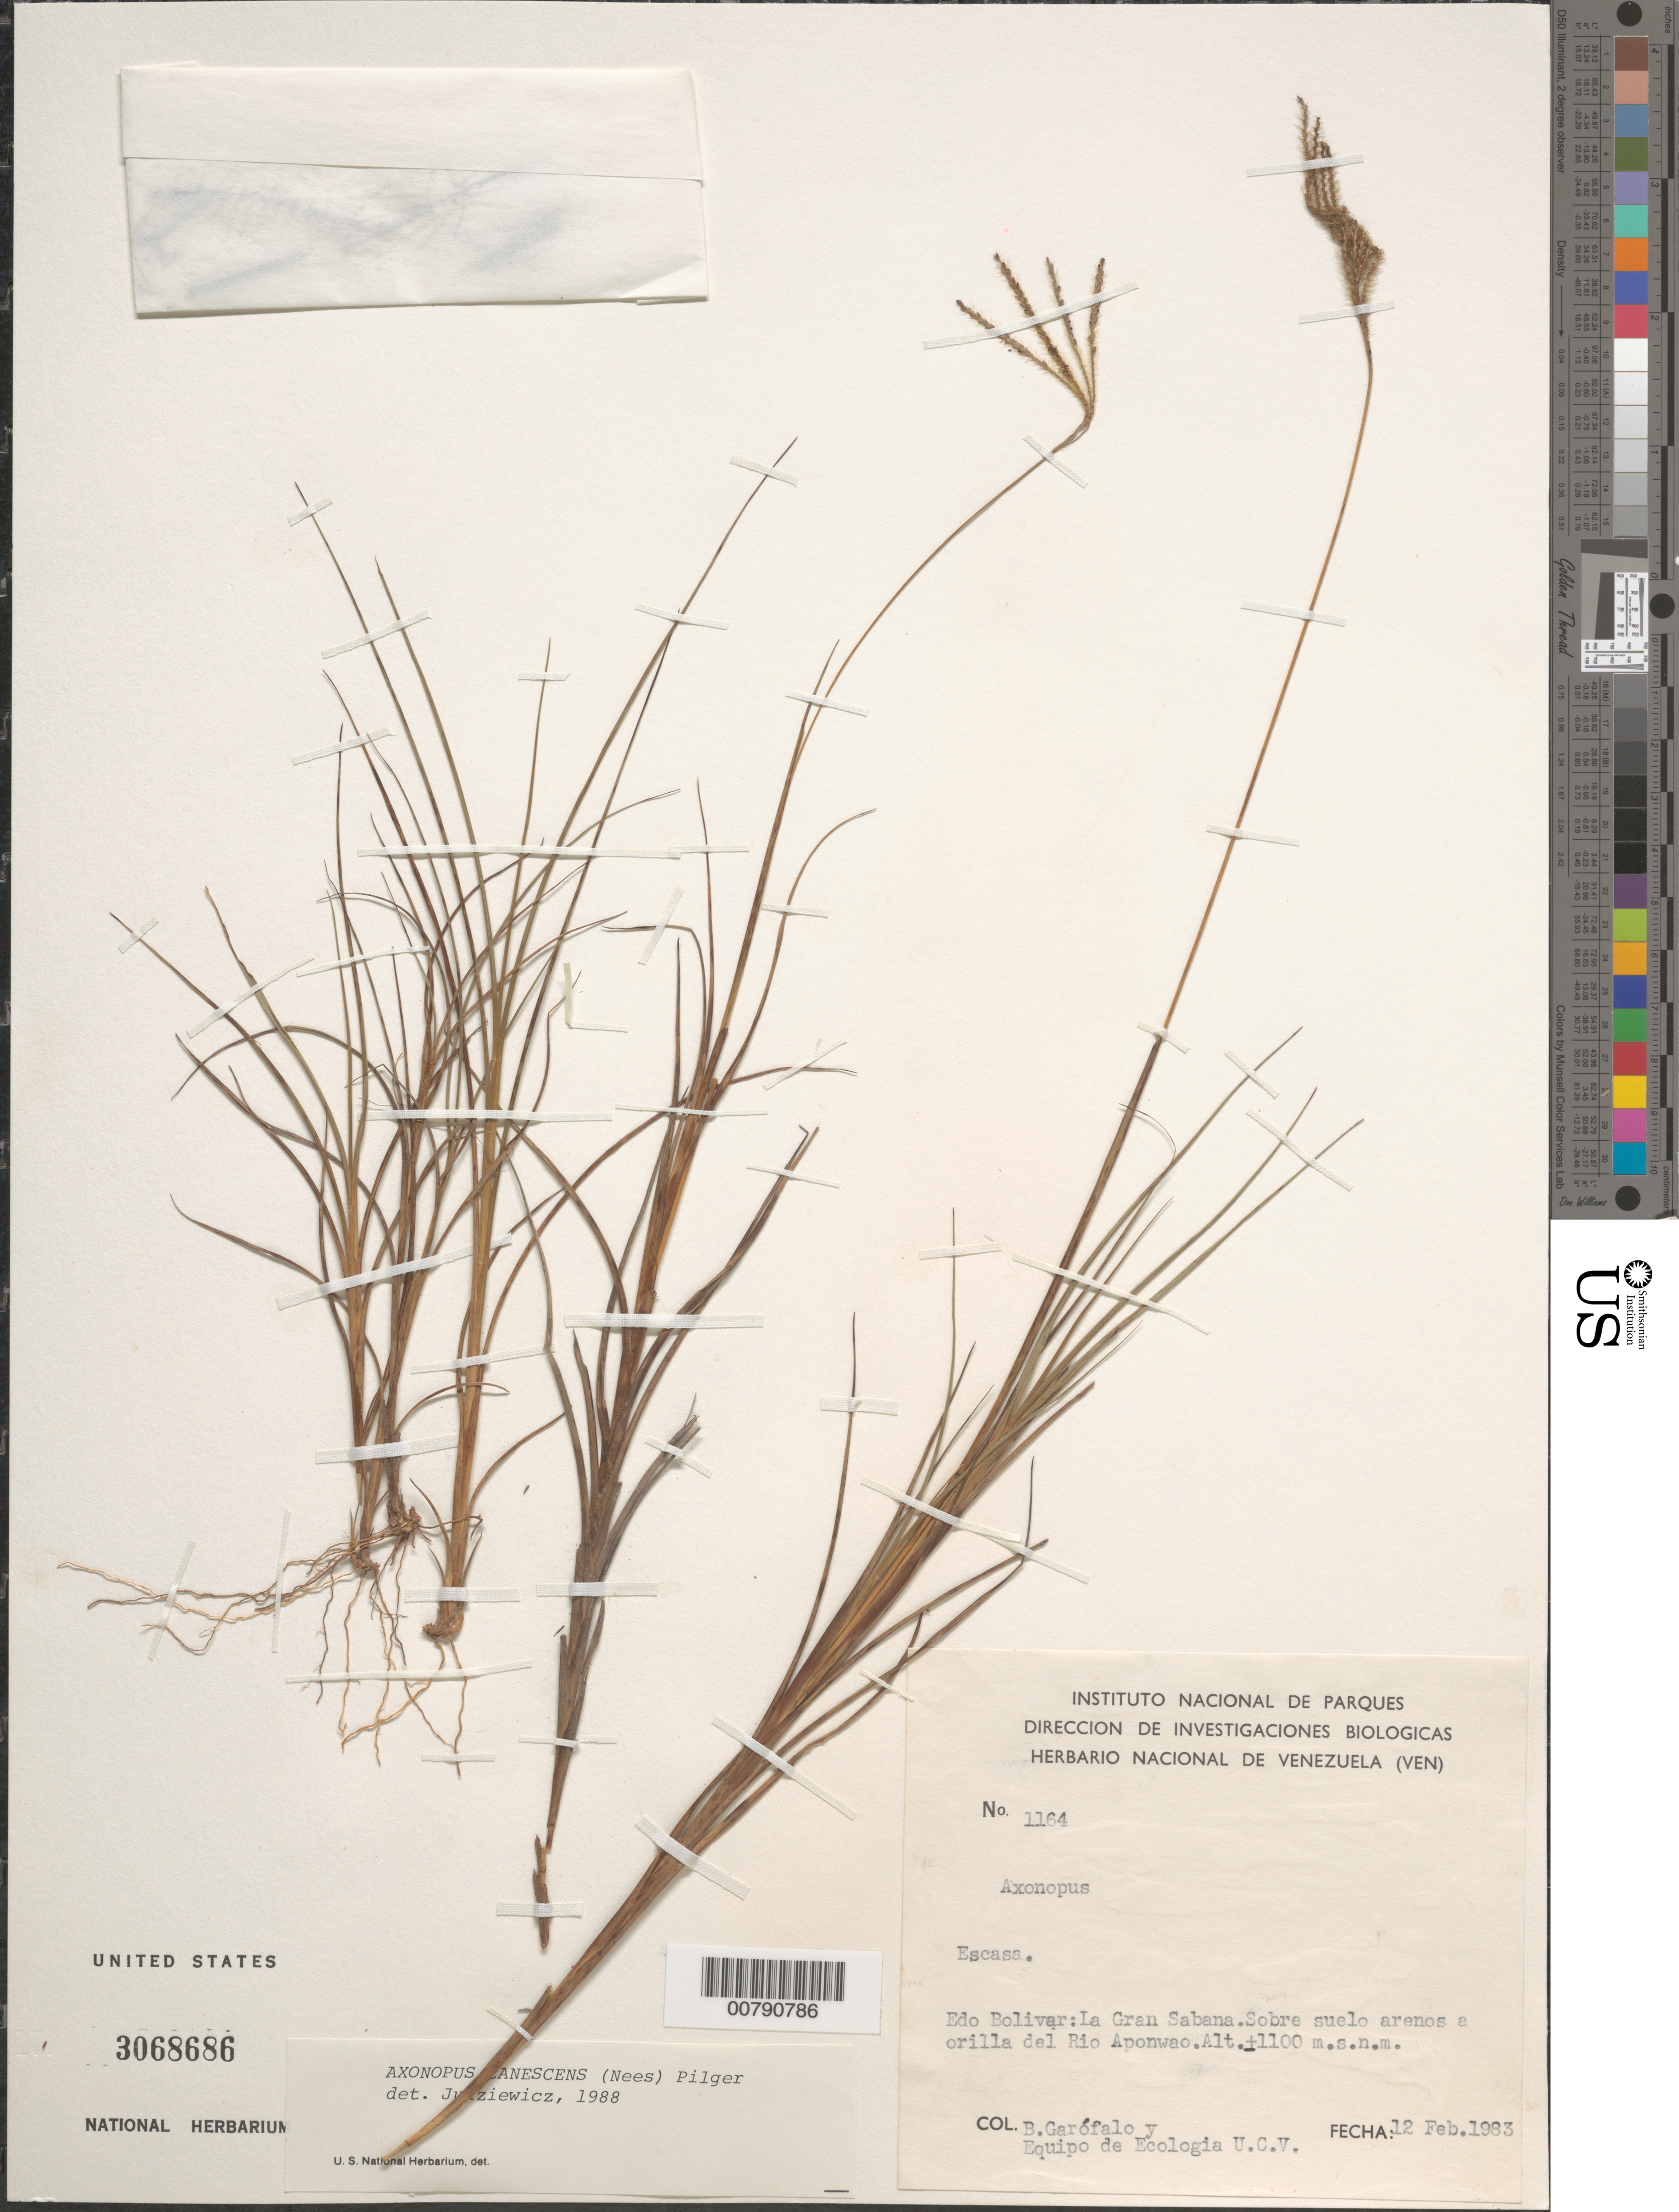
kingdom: Plantae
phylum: Tracheophyta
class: Liliopsida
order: Poales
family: Poaceae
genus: Axonopus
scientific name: Axonopus canescens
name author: (Nees ex Trin.) Pilg.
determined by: Judziewicz, E. J.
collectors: B. Garofalo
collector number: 1164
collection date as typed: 12-Feb-83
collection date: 1983-02-12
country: Venezuela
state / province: Bolívar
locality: Gran Sabana, Río Aponwao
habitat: Sobre suelo arenos a orilla del rio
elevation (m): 1100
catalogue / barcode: US 3068686